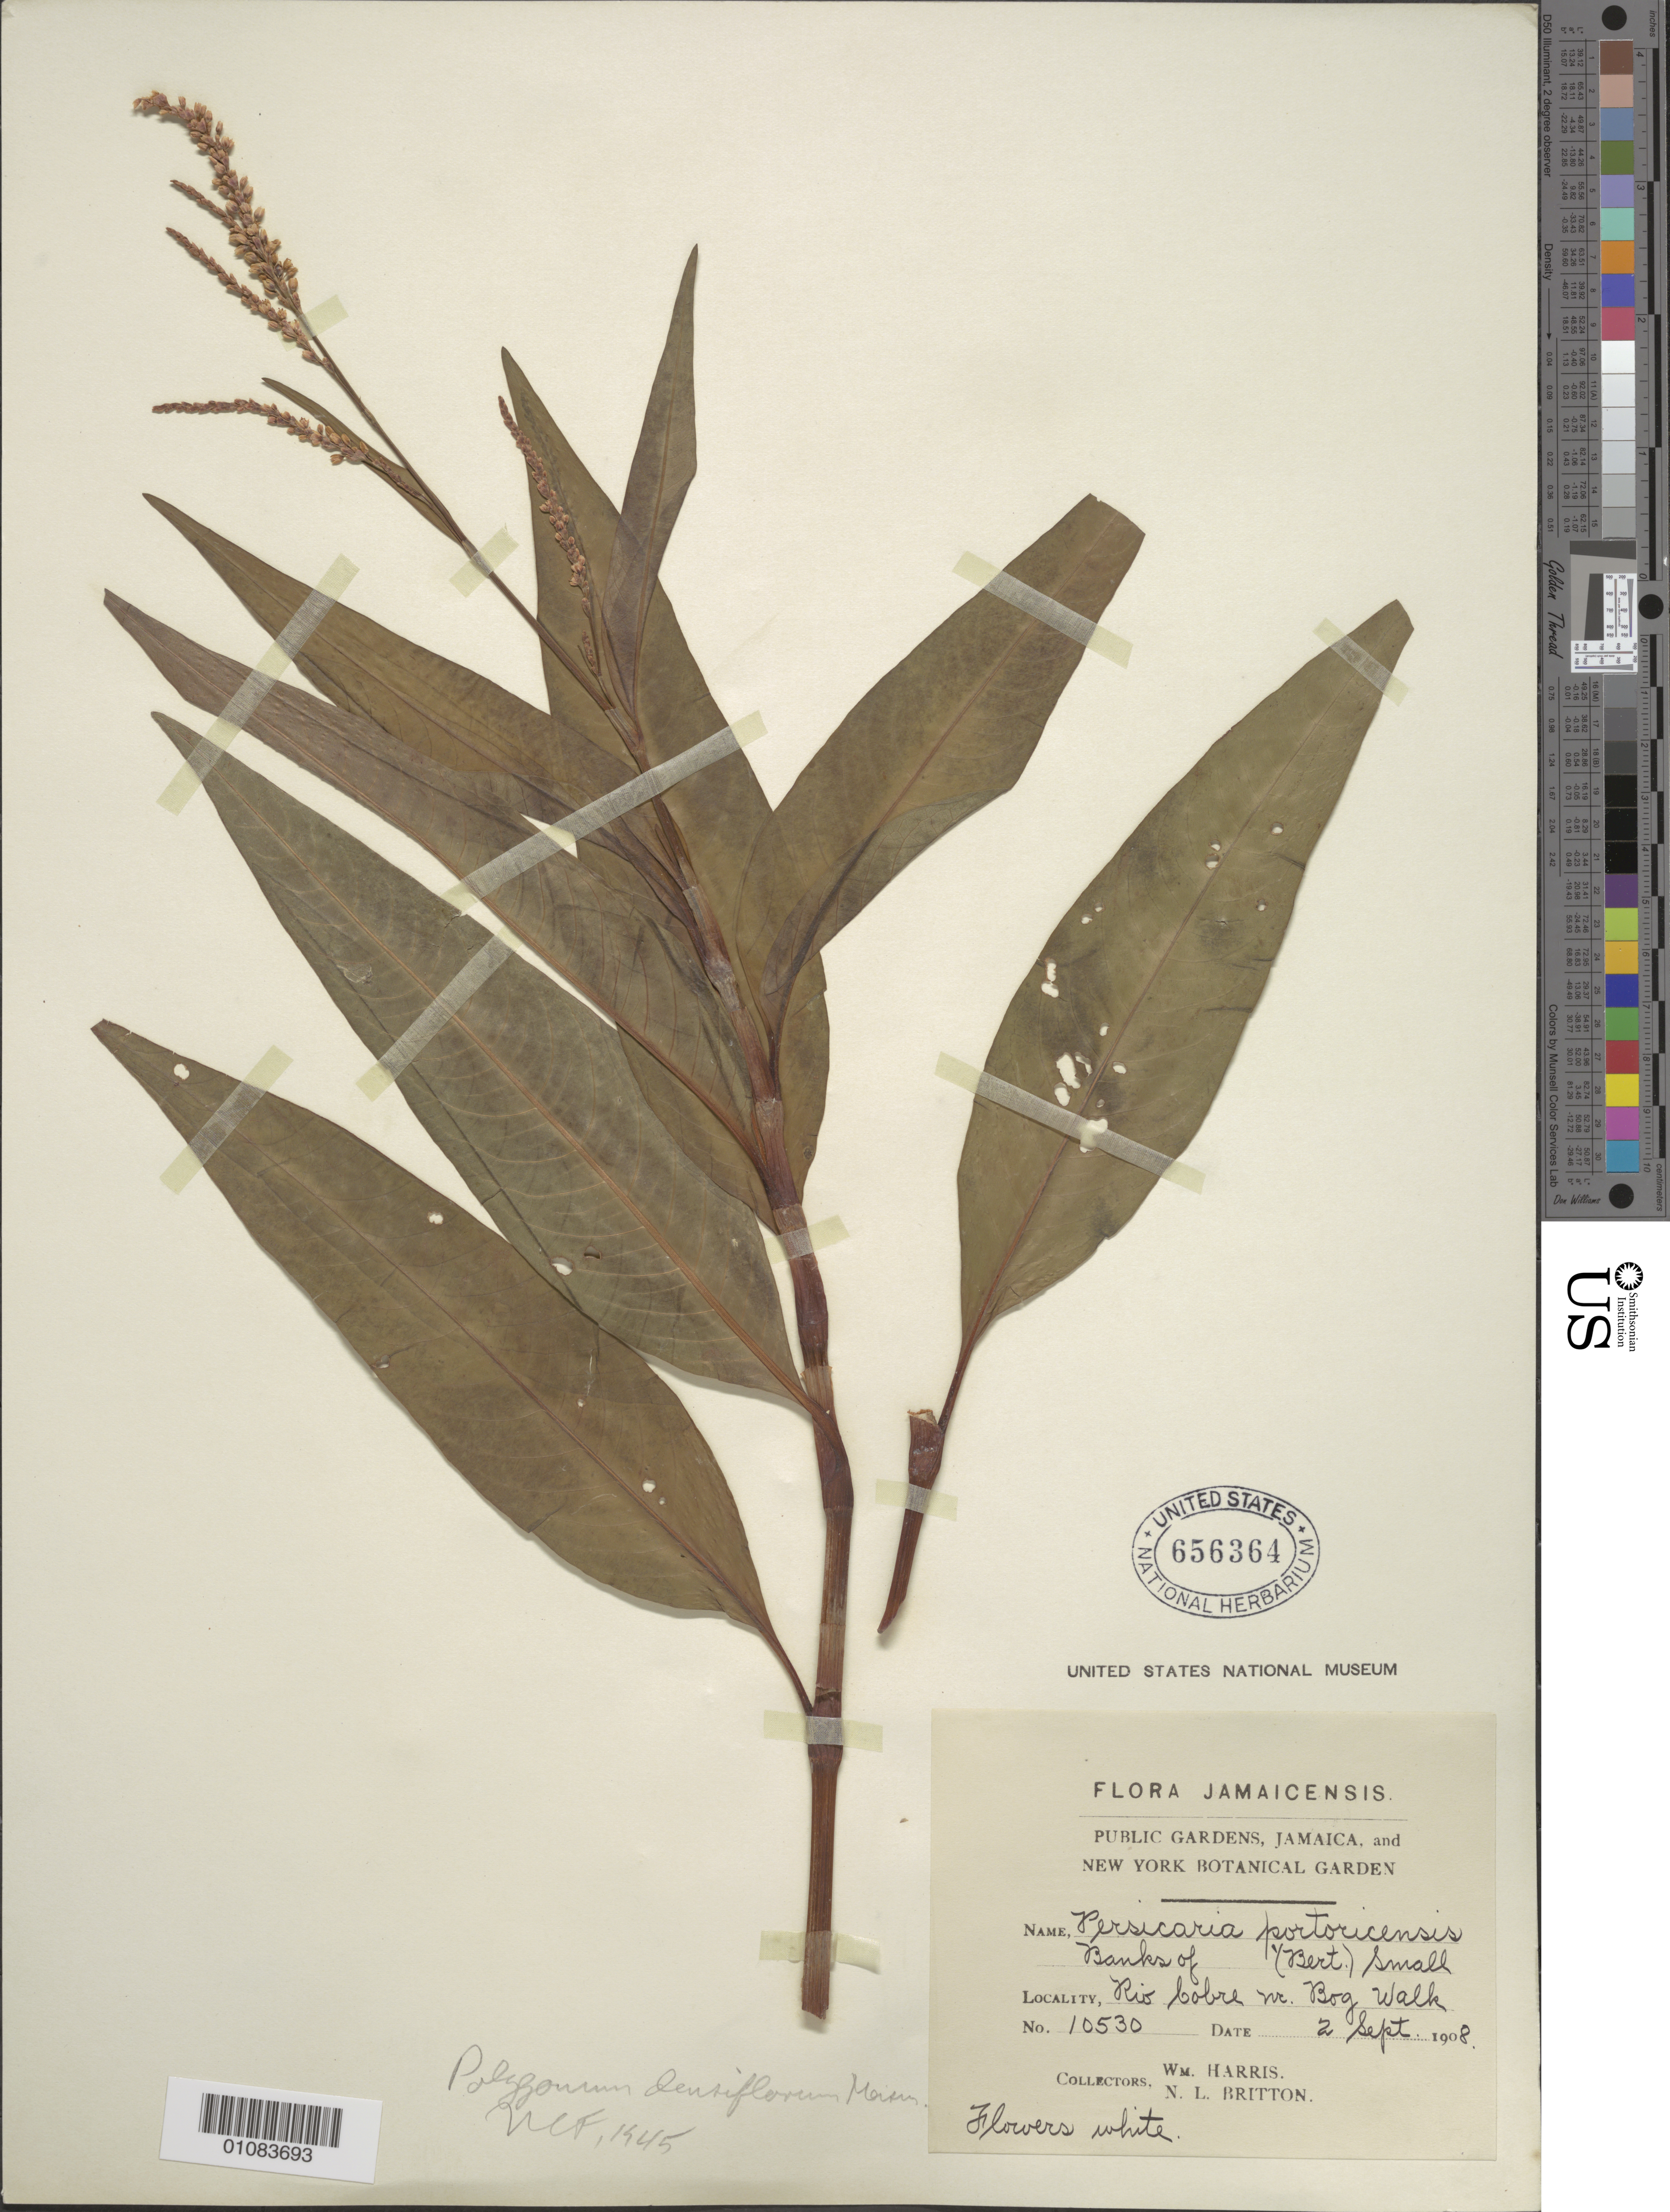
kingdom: Plantae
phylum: Tracheophyta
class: Magnoliopsida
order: Caryophyllales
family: Polygonaceae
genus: Polygonum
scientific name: Polygonum densiflorum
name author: Meisn.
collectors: W. Harris & N. Britton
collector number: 10530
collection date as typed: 02 Sep 1908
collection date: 1908-09-02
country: Jamaica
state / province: Saint Catherine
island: Jamaica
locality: Rio cobre nr. Bog Walk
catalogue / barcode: US 656364